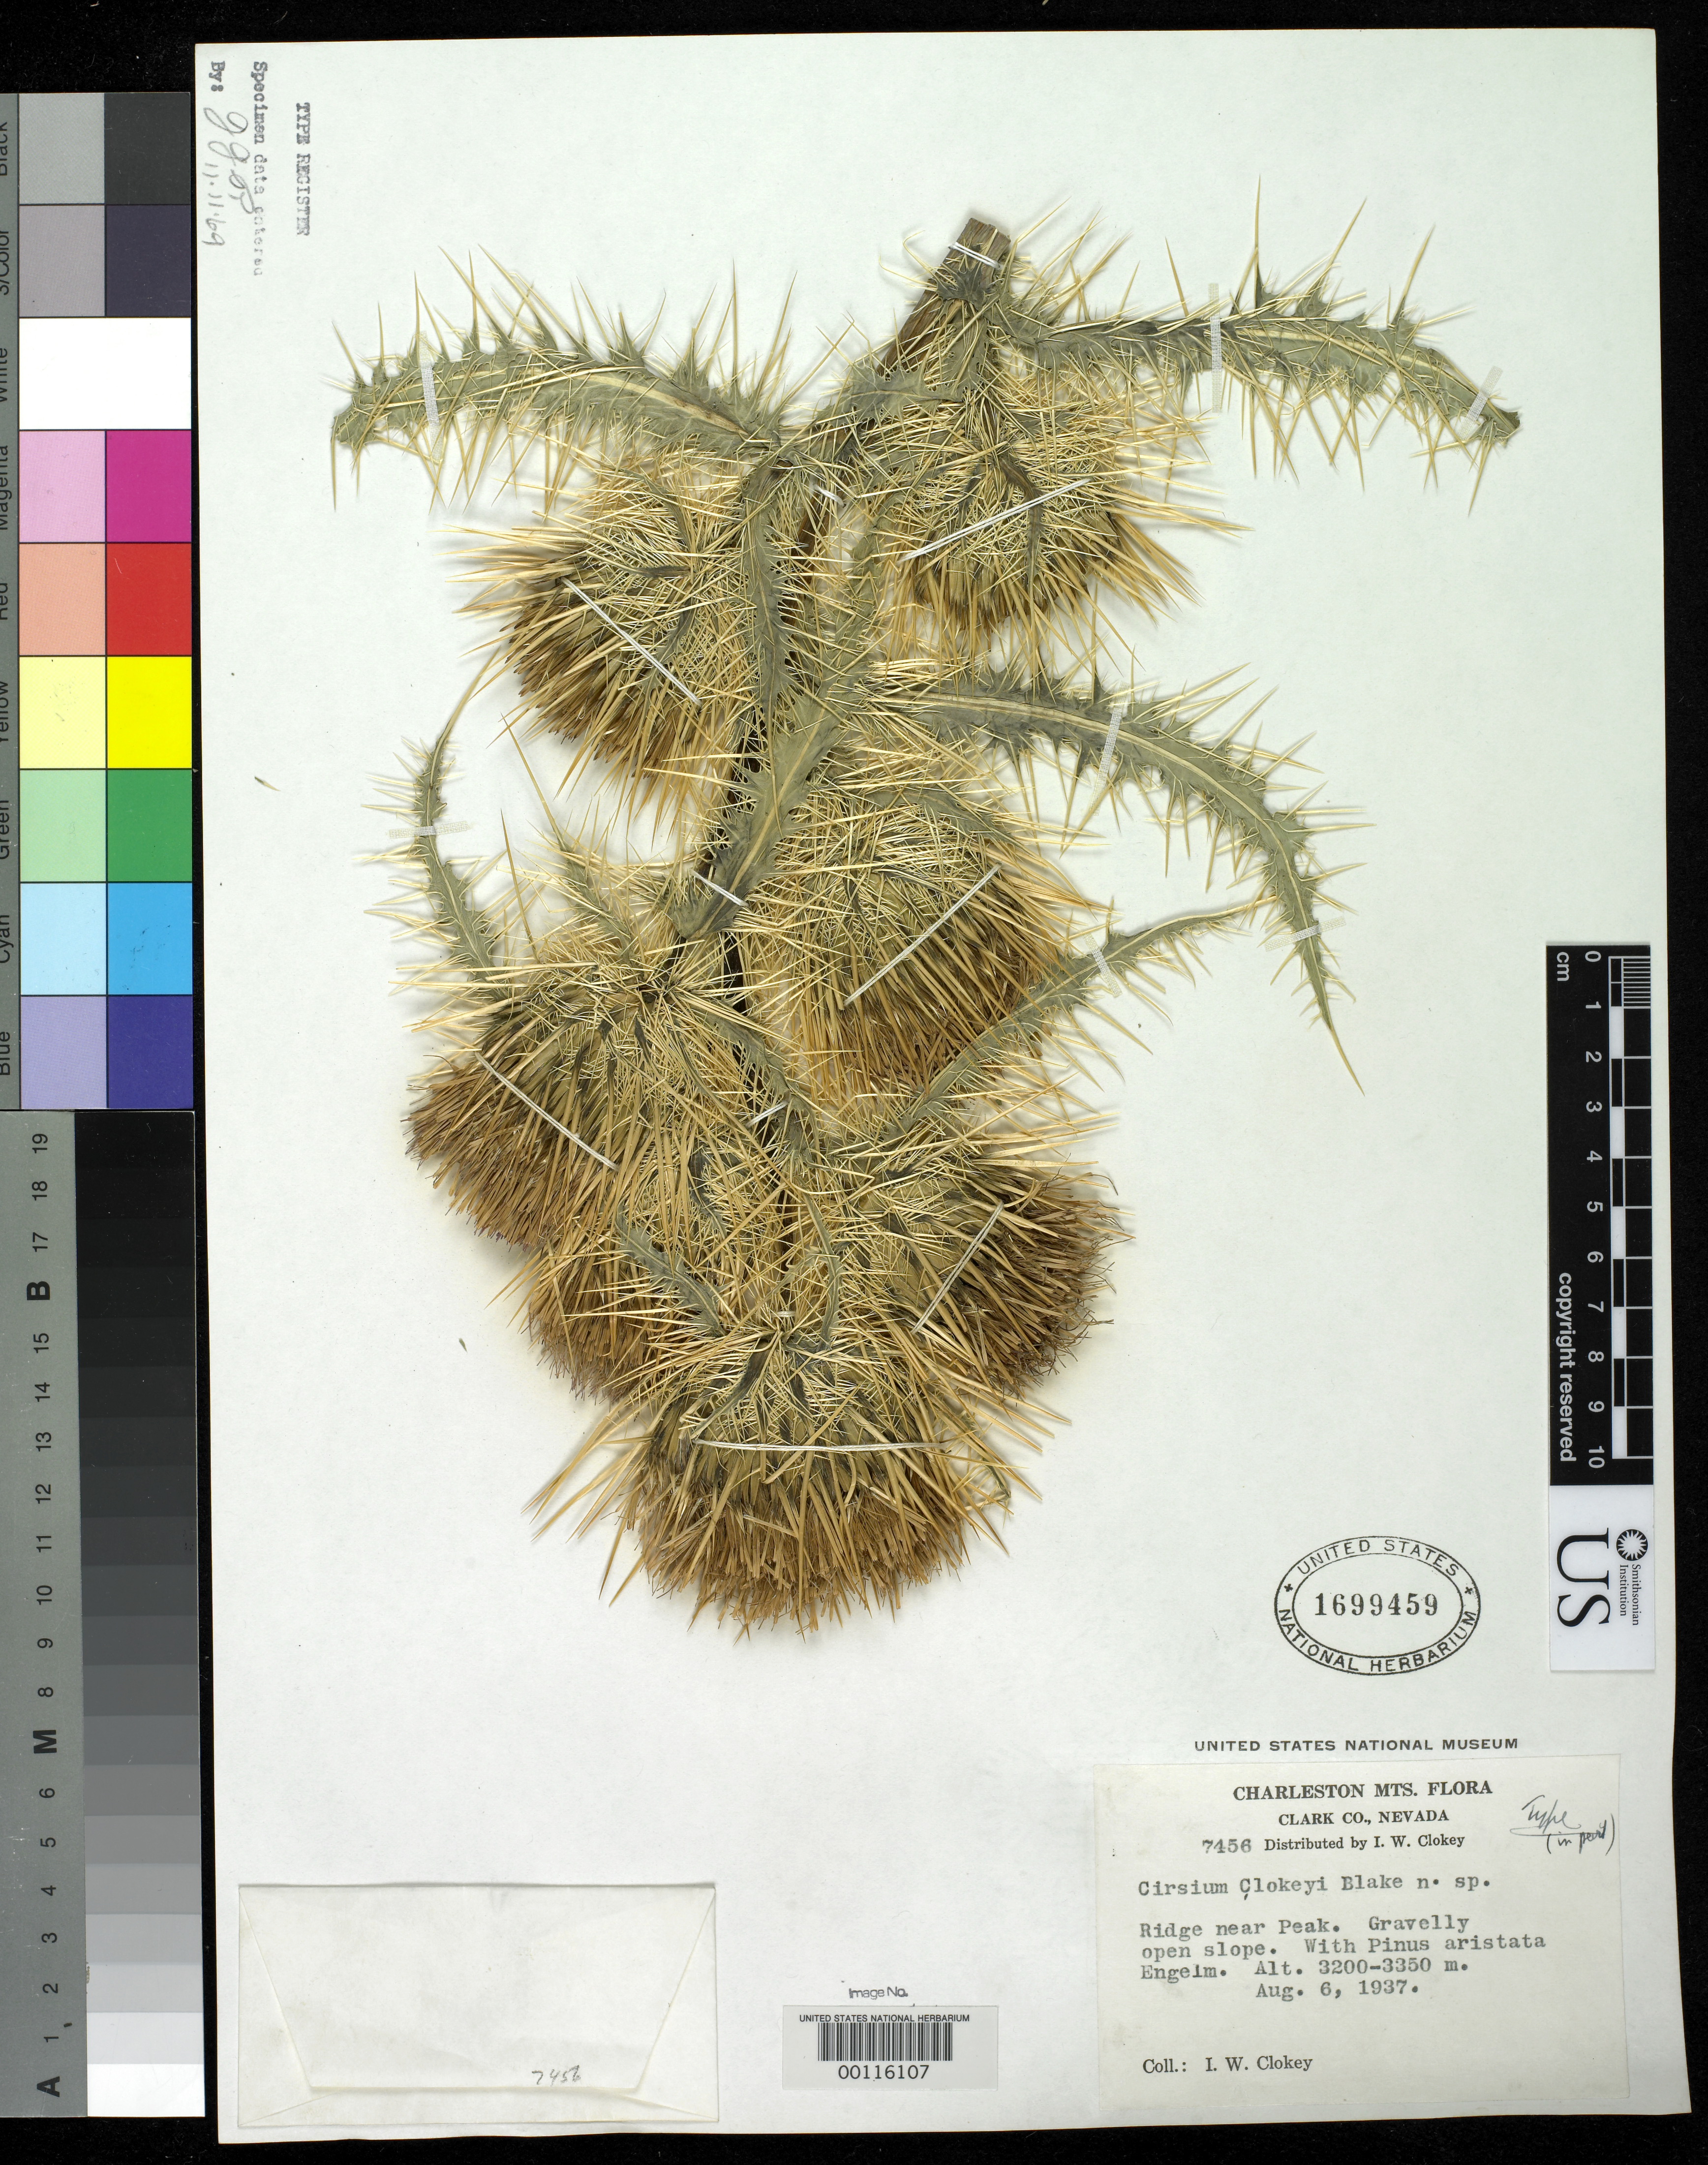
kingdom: Plantae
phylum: Tracheophyta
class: Magnoliopsida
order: Asterales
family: Asteraceae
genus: Cirsium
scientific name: Cirsium clokeyi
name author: S.F. Blake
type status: Holotype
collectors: I. W. Clokey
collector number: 7456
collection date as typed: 06 Aug 1937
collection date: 1937-08-06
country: United States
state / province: Nevada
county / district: Clark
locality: Ridge near Charleston Peak, Charleston Mountains.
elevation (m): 3200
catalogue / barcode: US 1699459